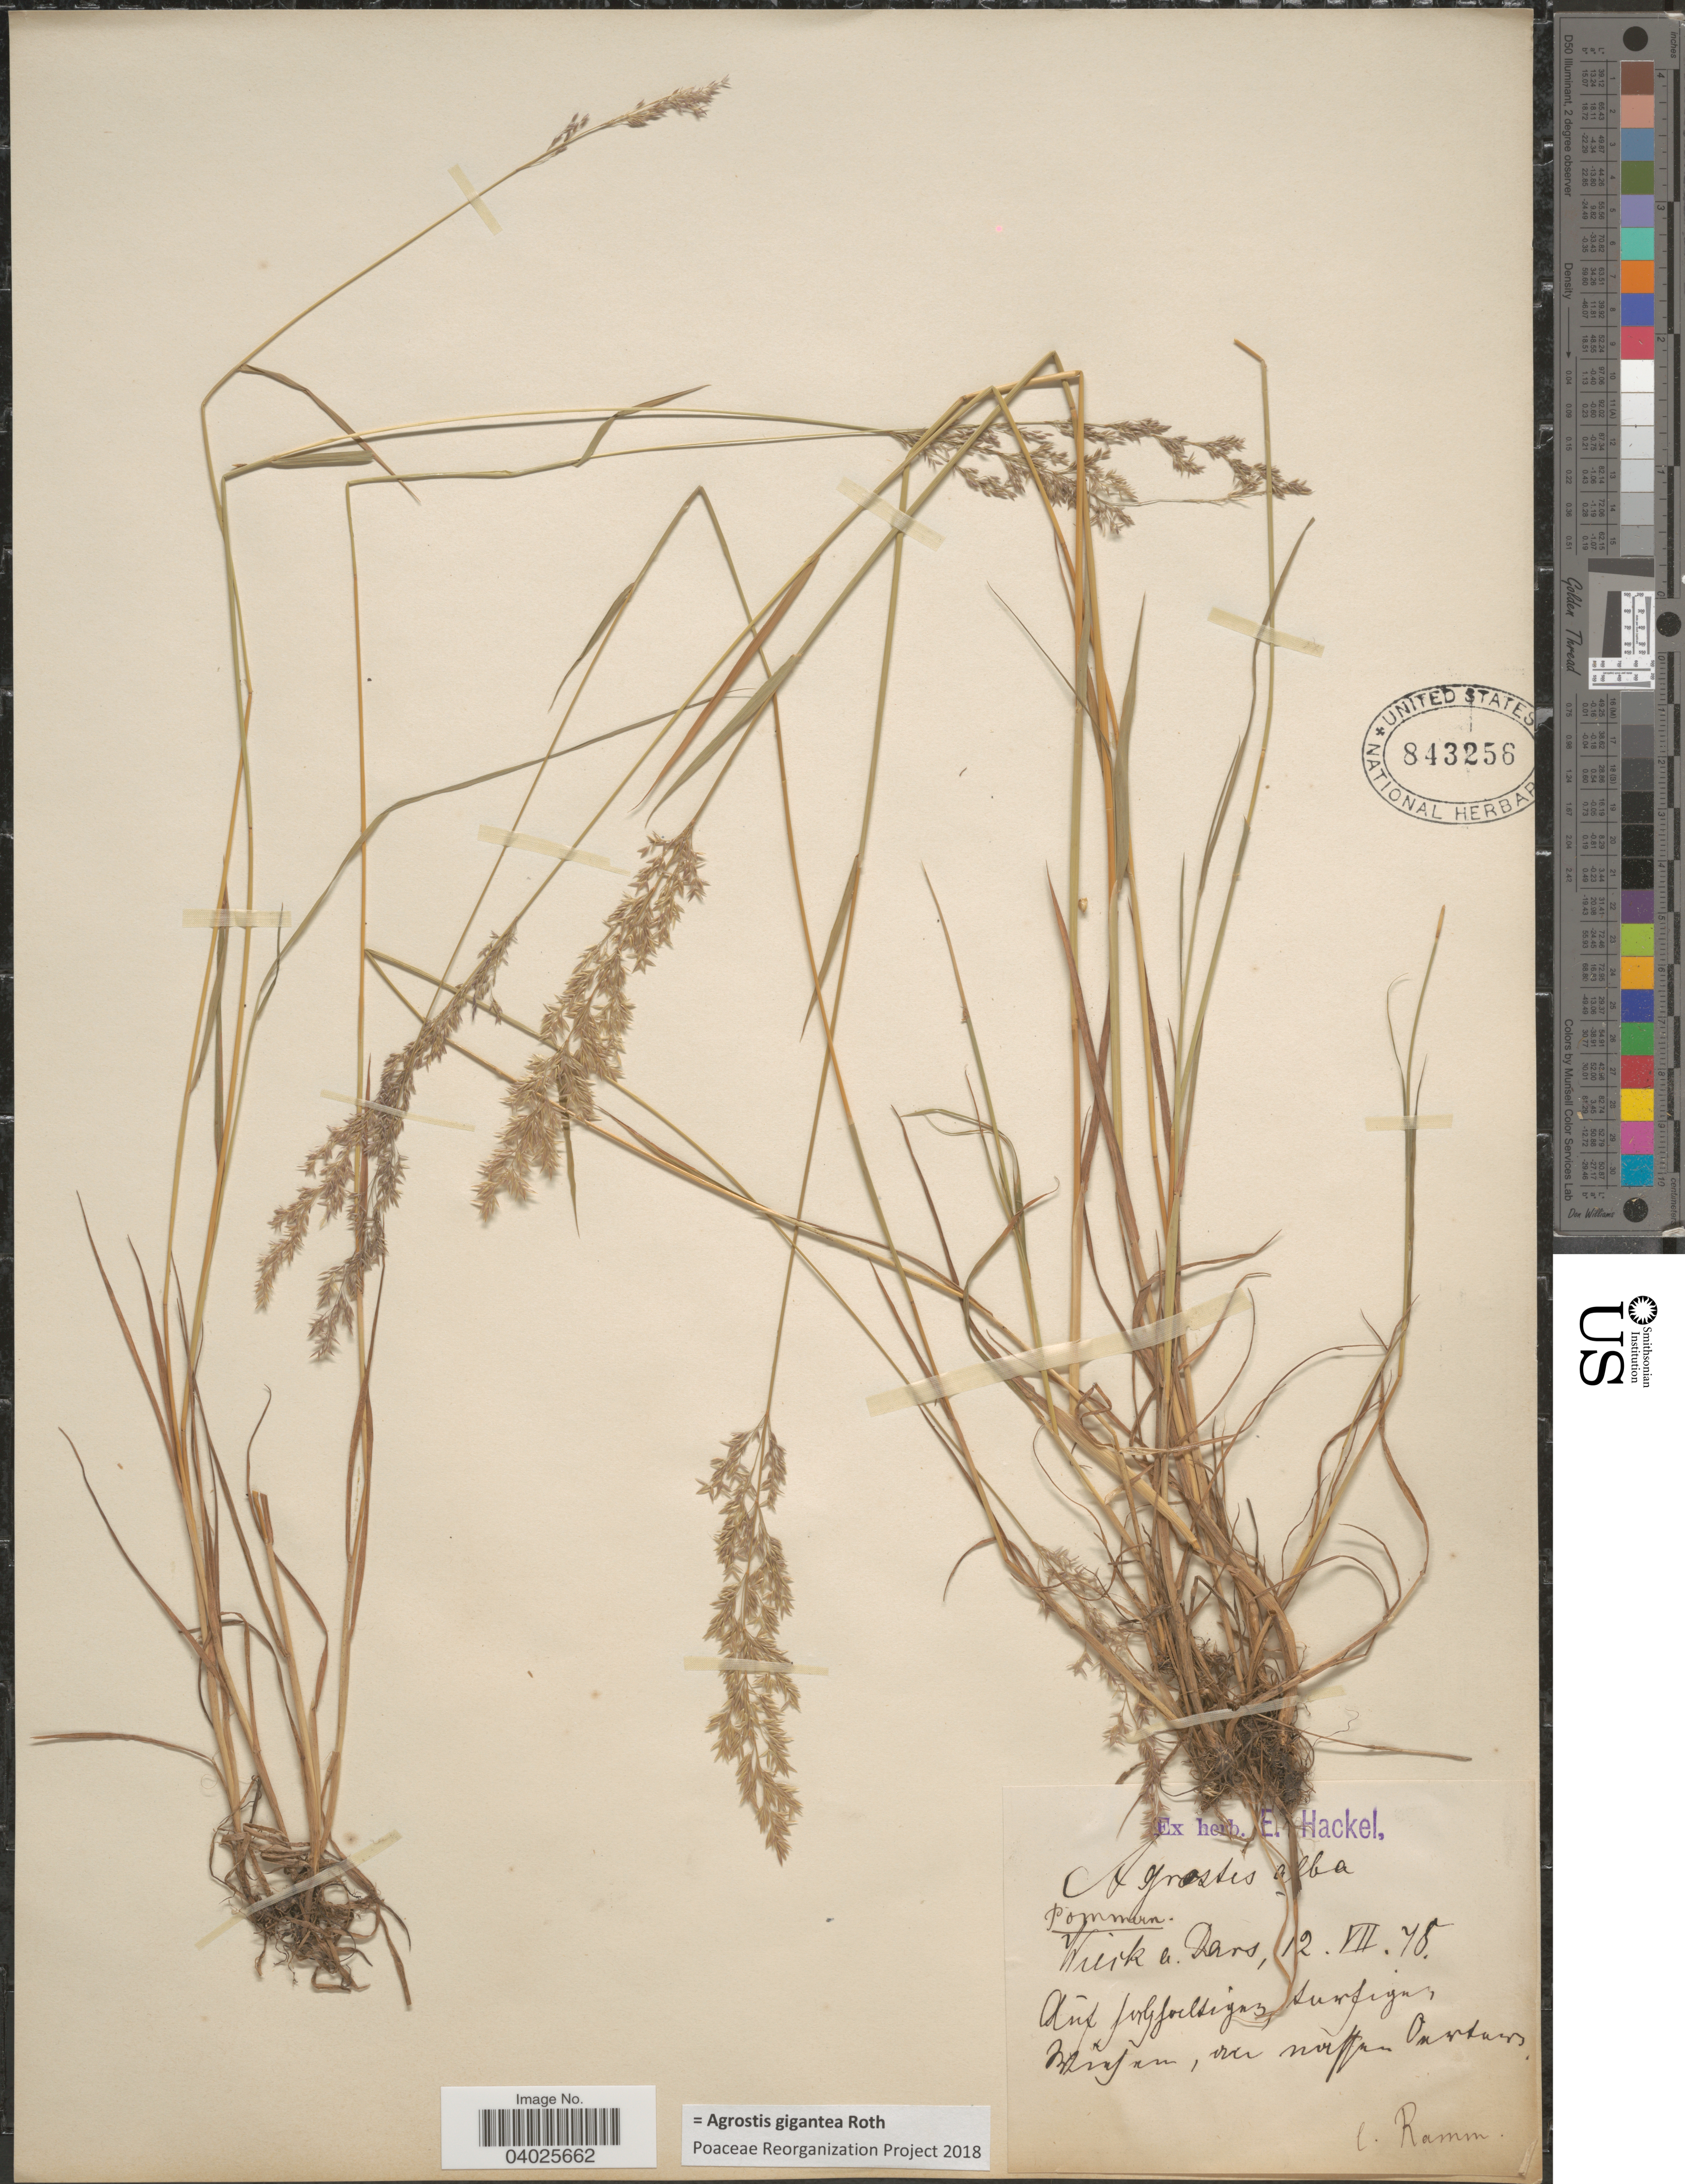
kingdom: Plantae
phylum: Tracheophyta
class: Liliopsida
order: Poales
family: Poaceae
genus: Agrostis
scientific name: Agrostis gigantea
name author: Roth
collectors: Ramm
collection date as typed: Transcribed d/m/y: 12/7/78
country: Italy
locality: Pammera. Wieck a. Dars, Aûf Jugfoiltigaz, surfigus, Bzinfan, over noiffan Onstass. [interpreted]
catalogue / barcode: US 843256